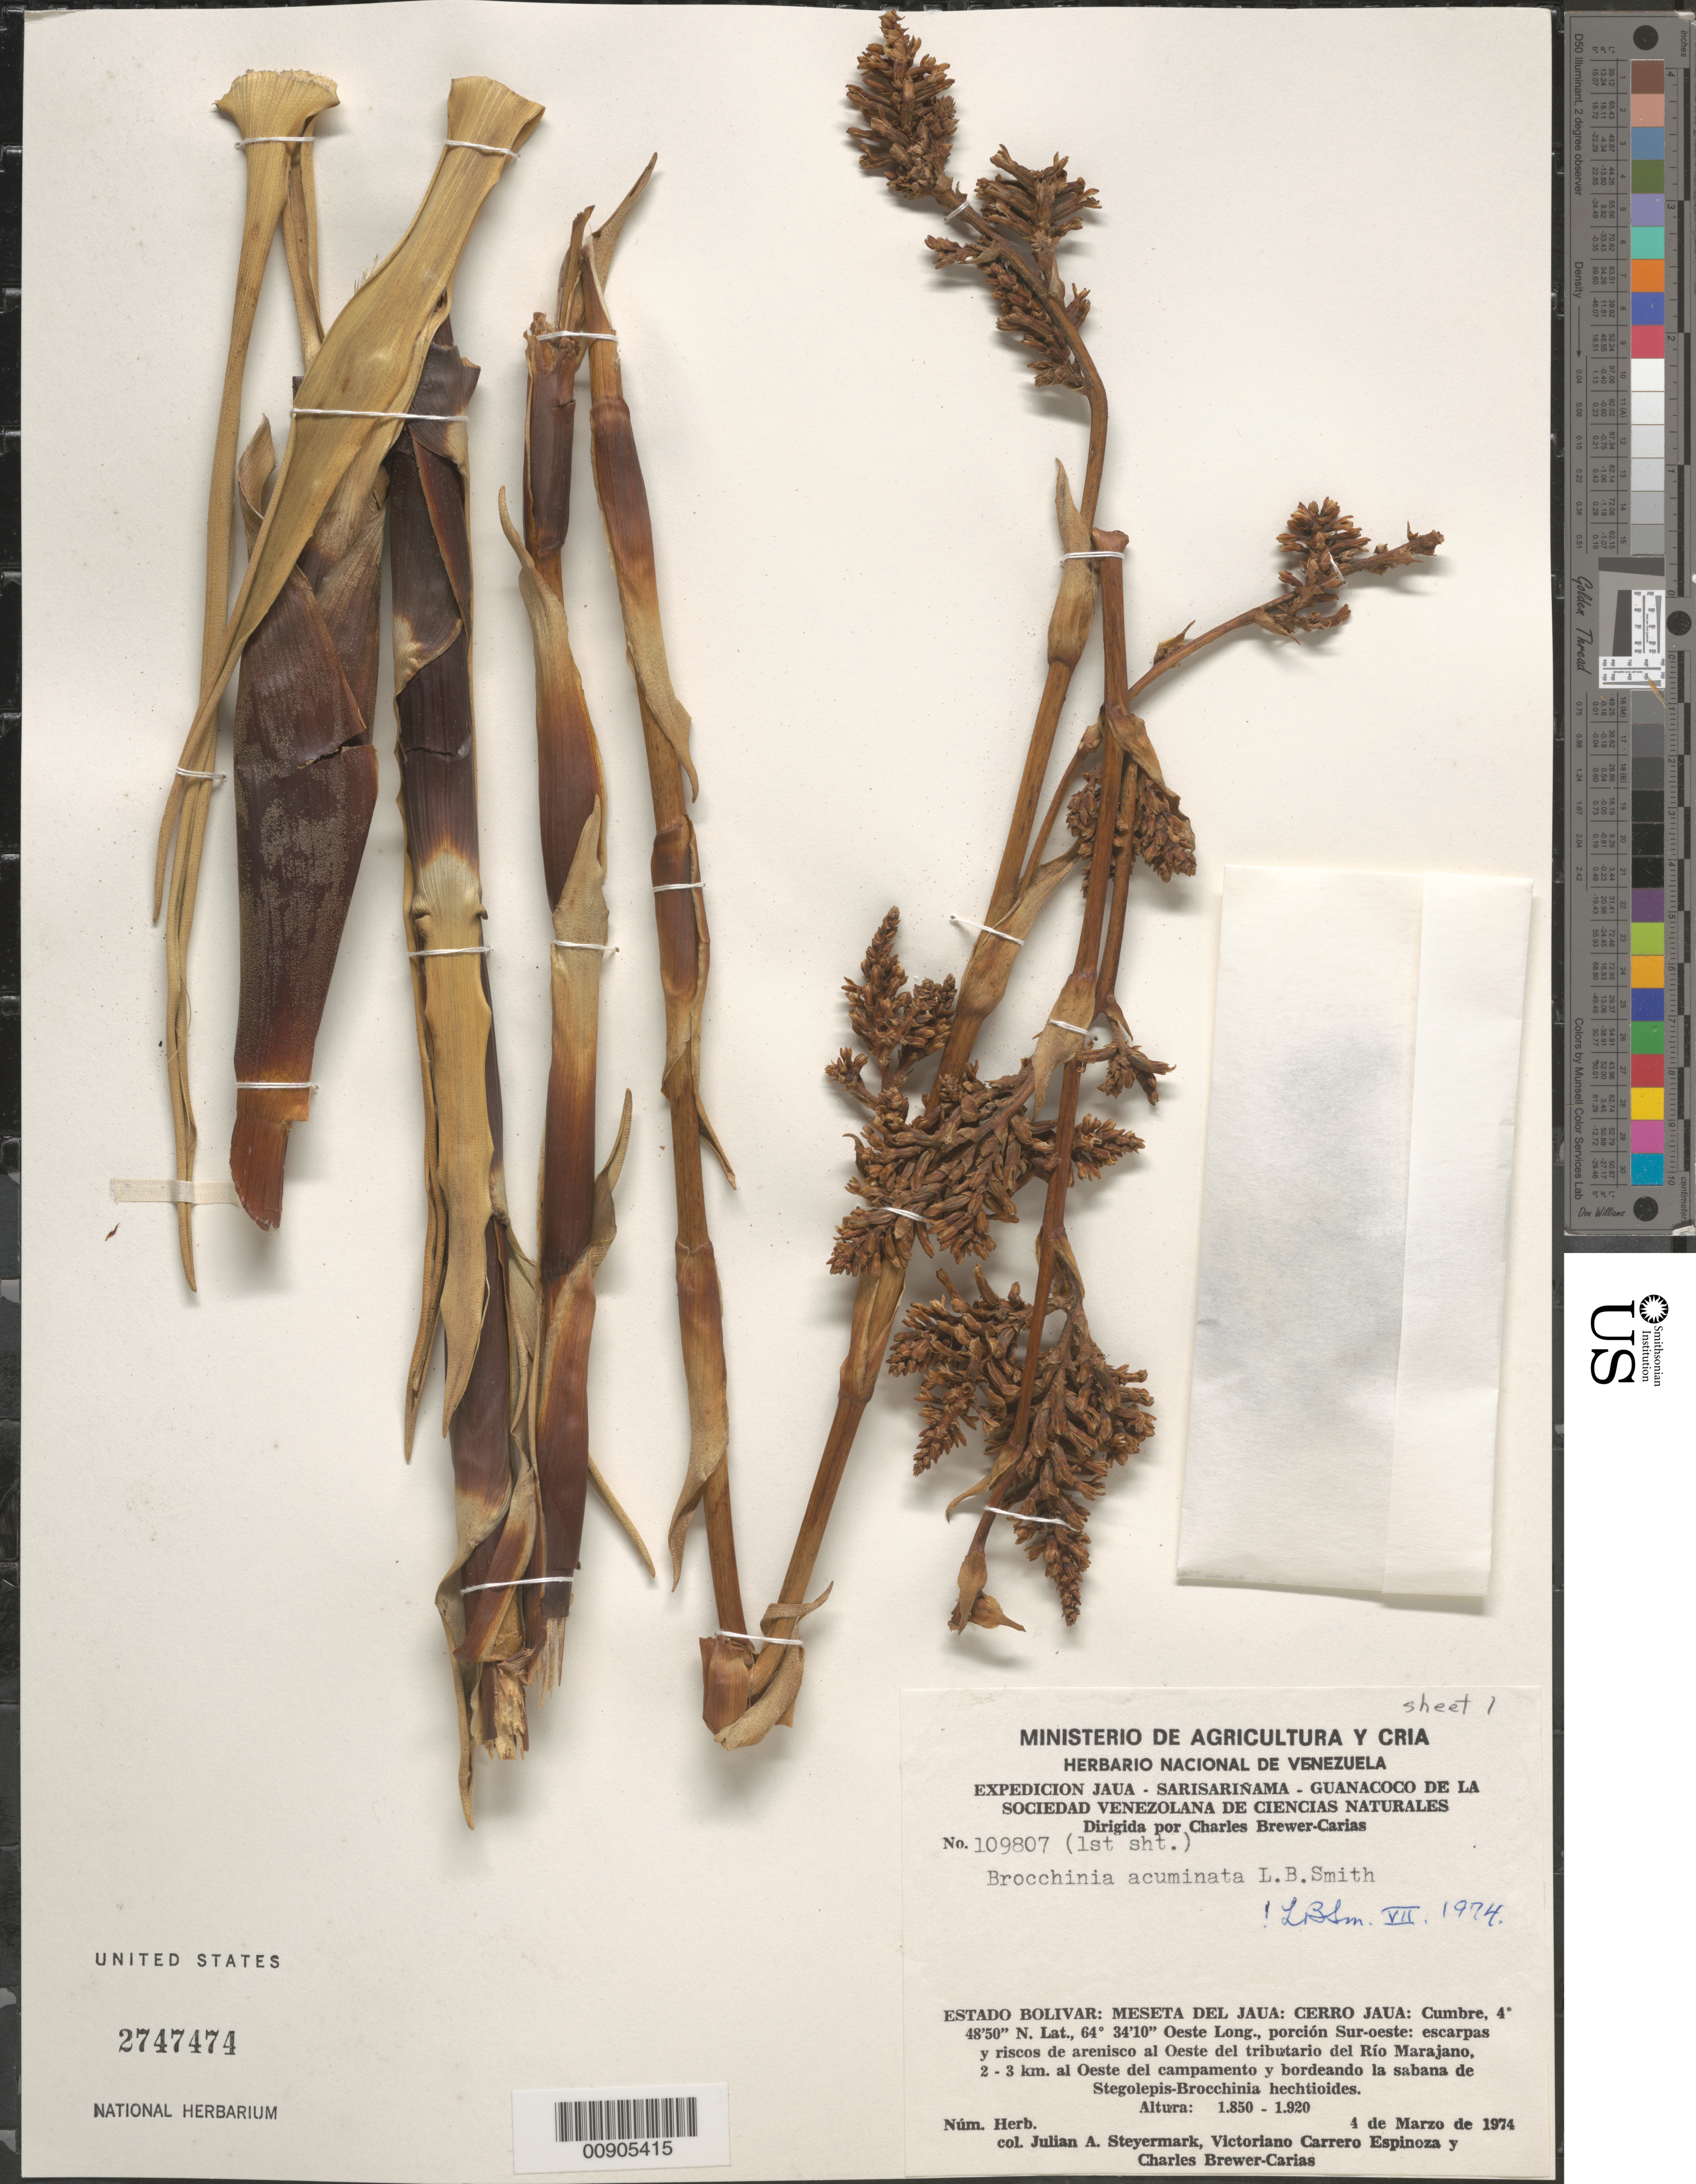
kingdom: Plantae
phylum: Tracheophyta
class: Liliopsida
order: Poales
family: Bromeliaceae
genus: Brocchinia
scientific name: Brocchinia acuminata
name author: L.B. Sm.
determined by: Smith, Lyman B., (US), NMNH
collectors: J. Steyermark, V. Carreño E. & C. Brewer-Carias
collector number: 109807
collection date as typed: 4-Mar-74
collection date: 1974-03-04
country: Venezuela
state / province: Bolívar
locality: Meseta del Jaua: Cerro Jaua, porción SO, al W del tributarío del Río Marajano, 2-3km al W del campamento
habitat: Escarpas y riscos de arenisco del tributario; y bordeando la sabana de Stegolepis-Brocchinia hechtioides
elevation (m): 1850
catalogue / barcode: US 2747474